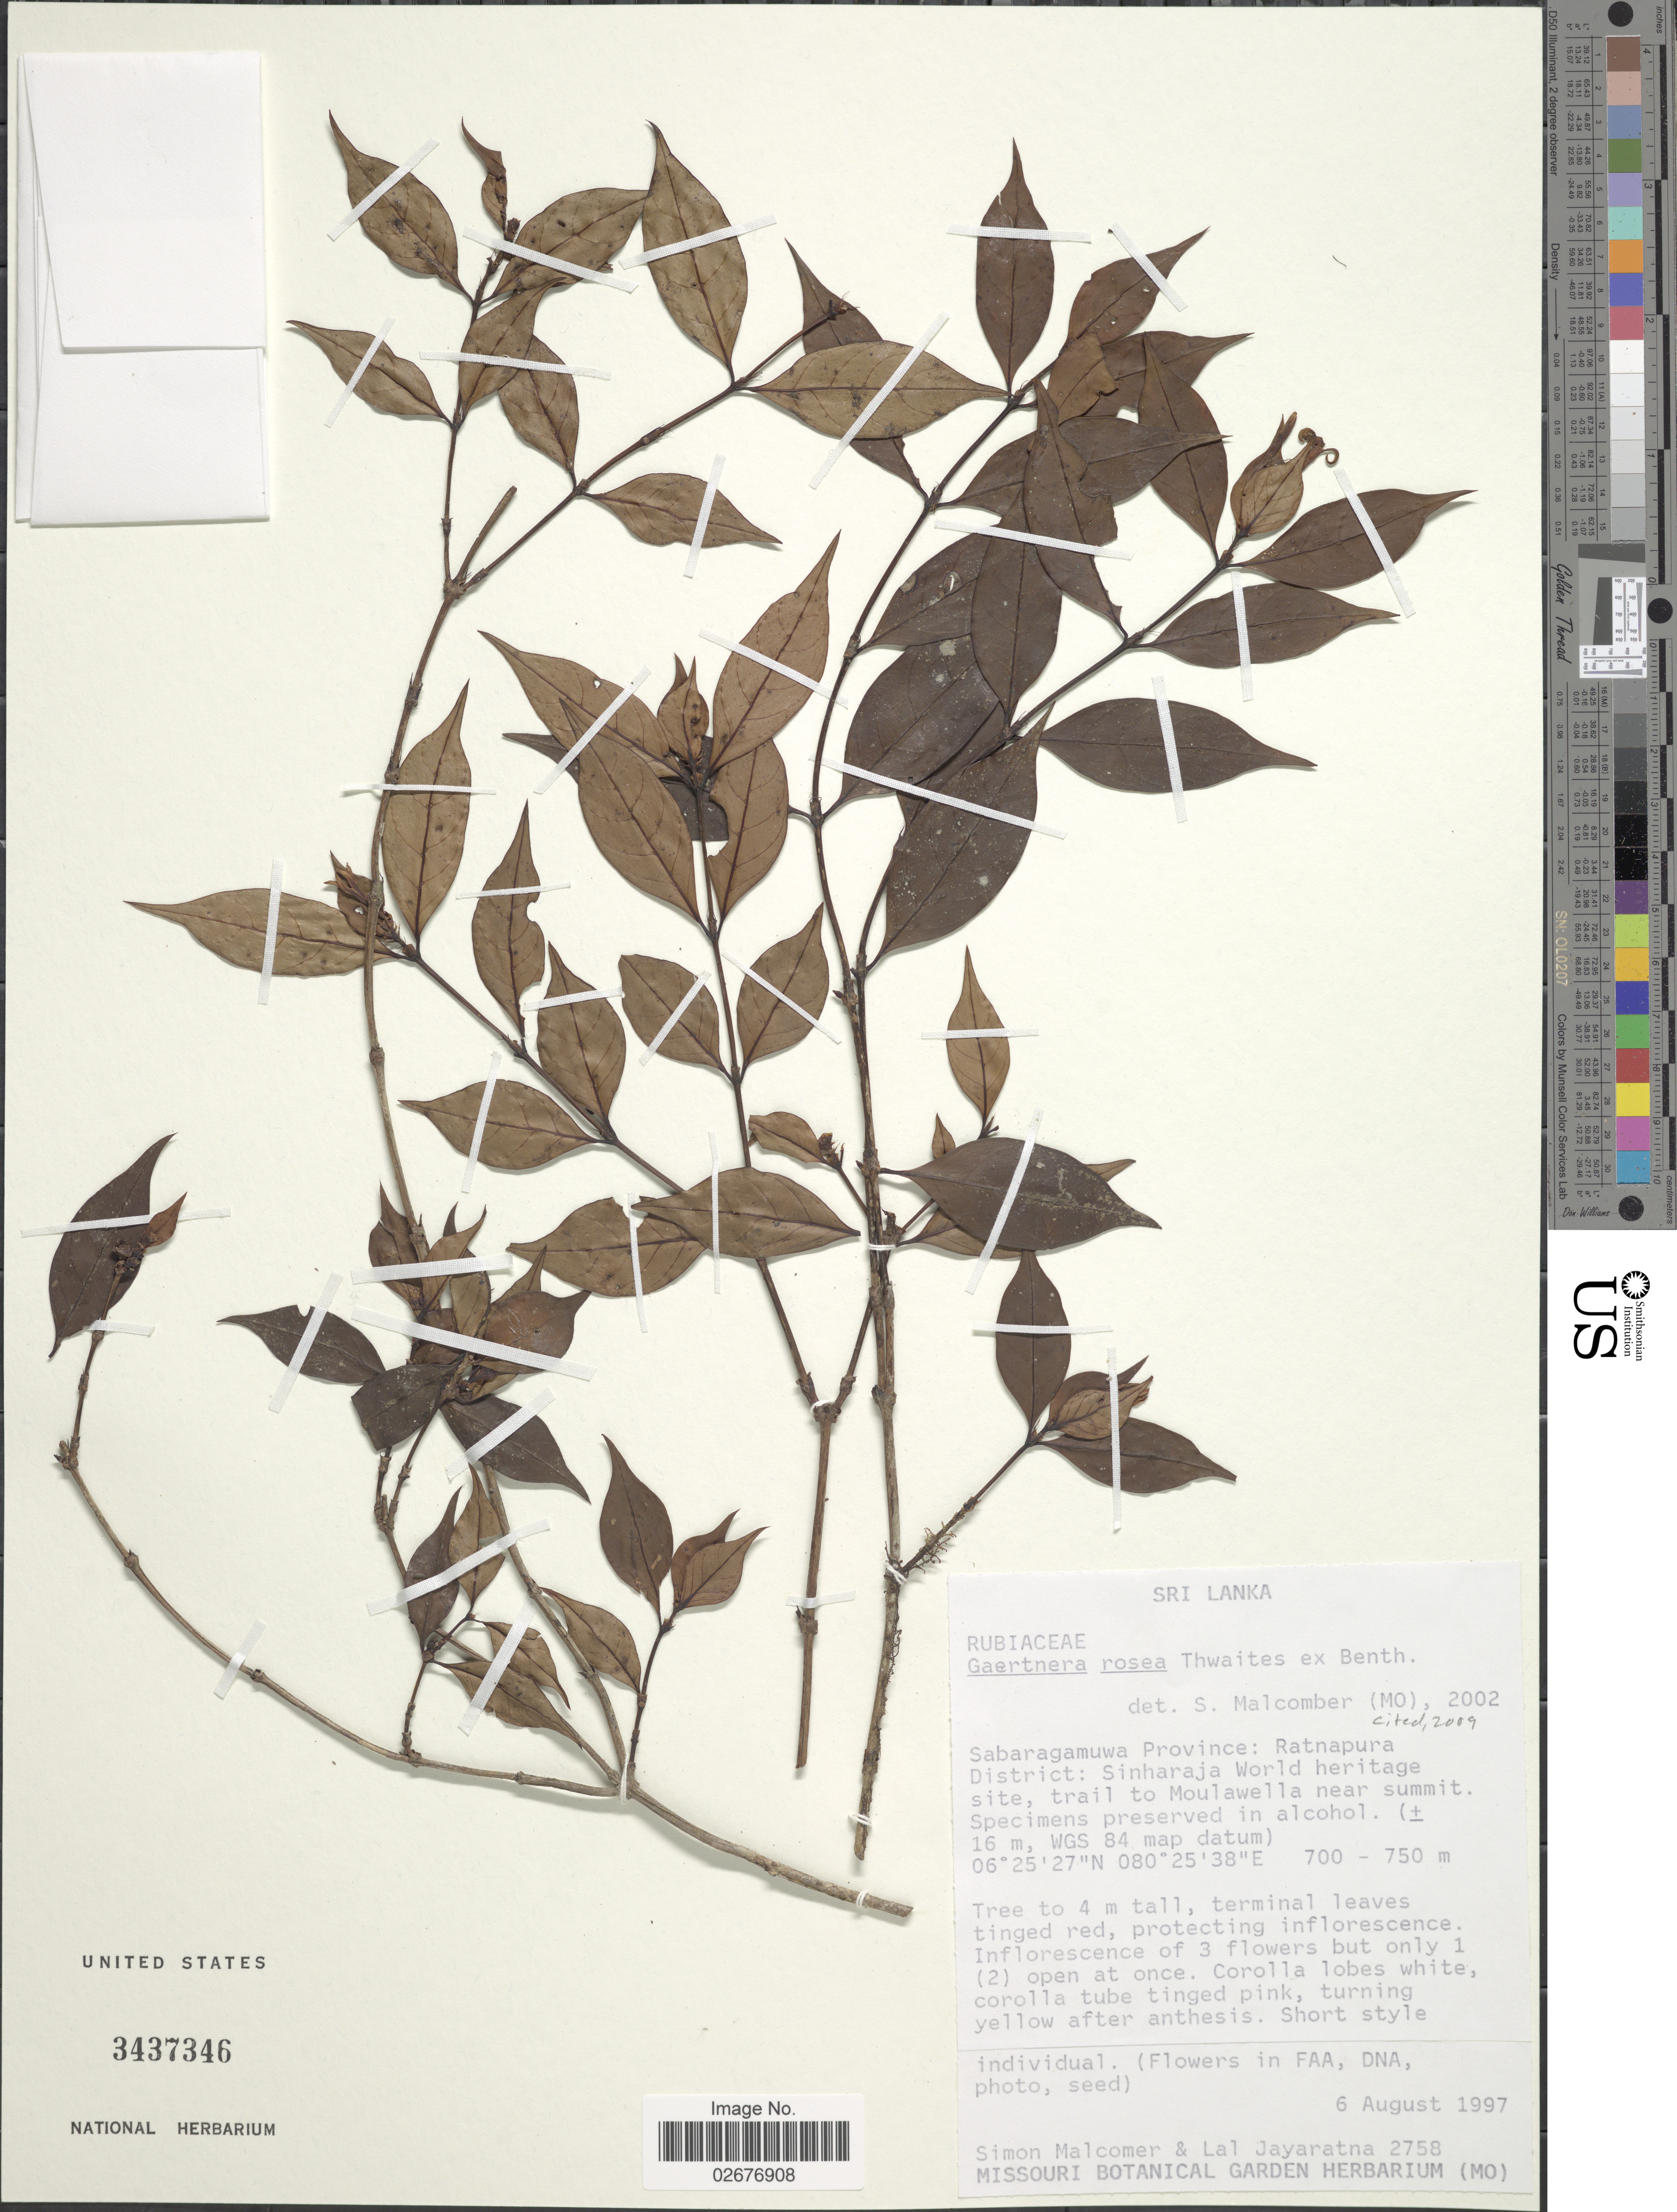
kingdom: Plantae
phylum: Tracheophyta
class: Magnoliopsida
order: Gentianales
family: Rubiaceae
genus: Gaertnera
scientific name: Gaertnera rosea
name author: Thwaites ex Benth.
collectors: S. T. Malcomber & L. Jayaratna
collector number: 2758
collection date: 1997-08-06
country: Sri Lanka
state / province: Sabaragamuwa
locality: Ratnapura District: Sinharaja World heritage site, trail to Moulawella near summit, (+/-16 m, WGS 84 map datum)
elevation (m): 700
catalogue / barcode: US 3437346